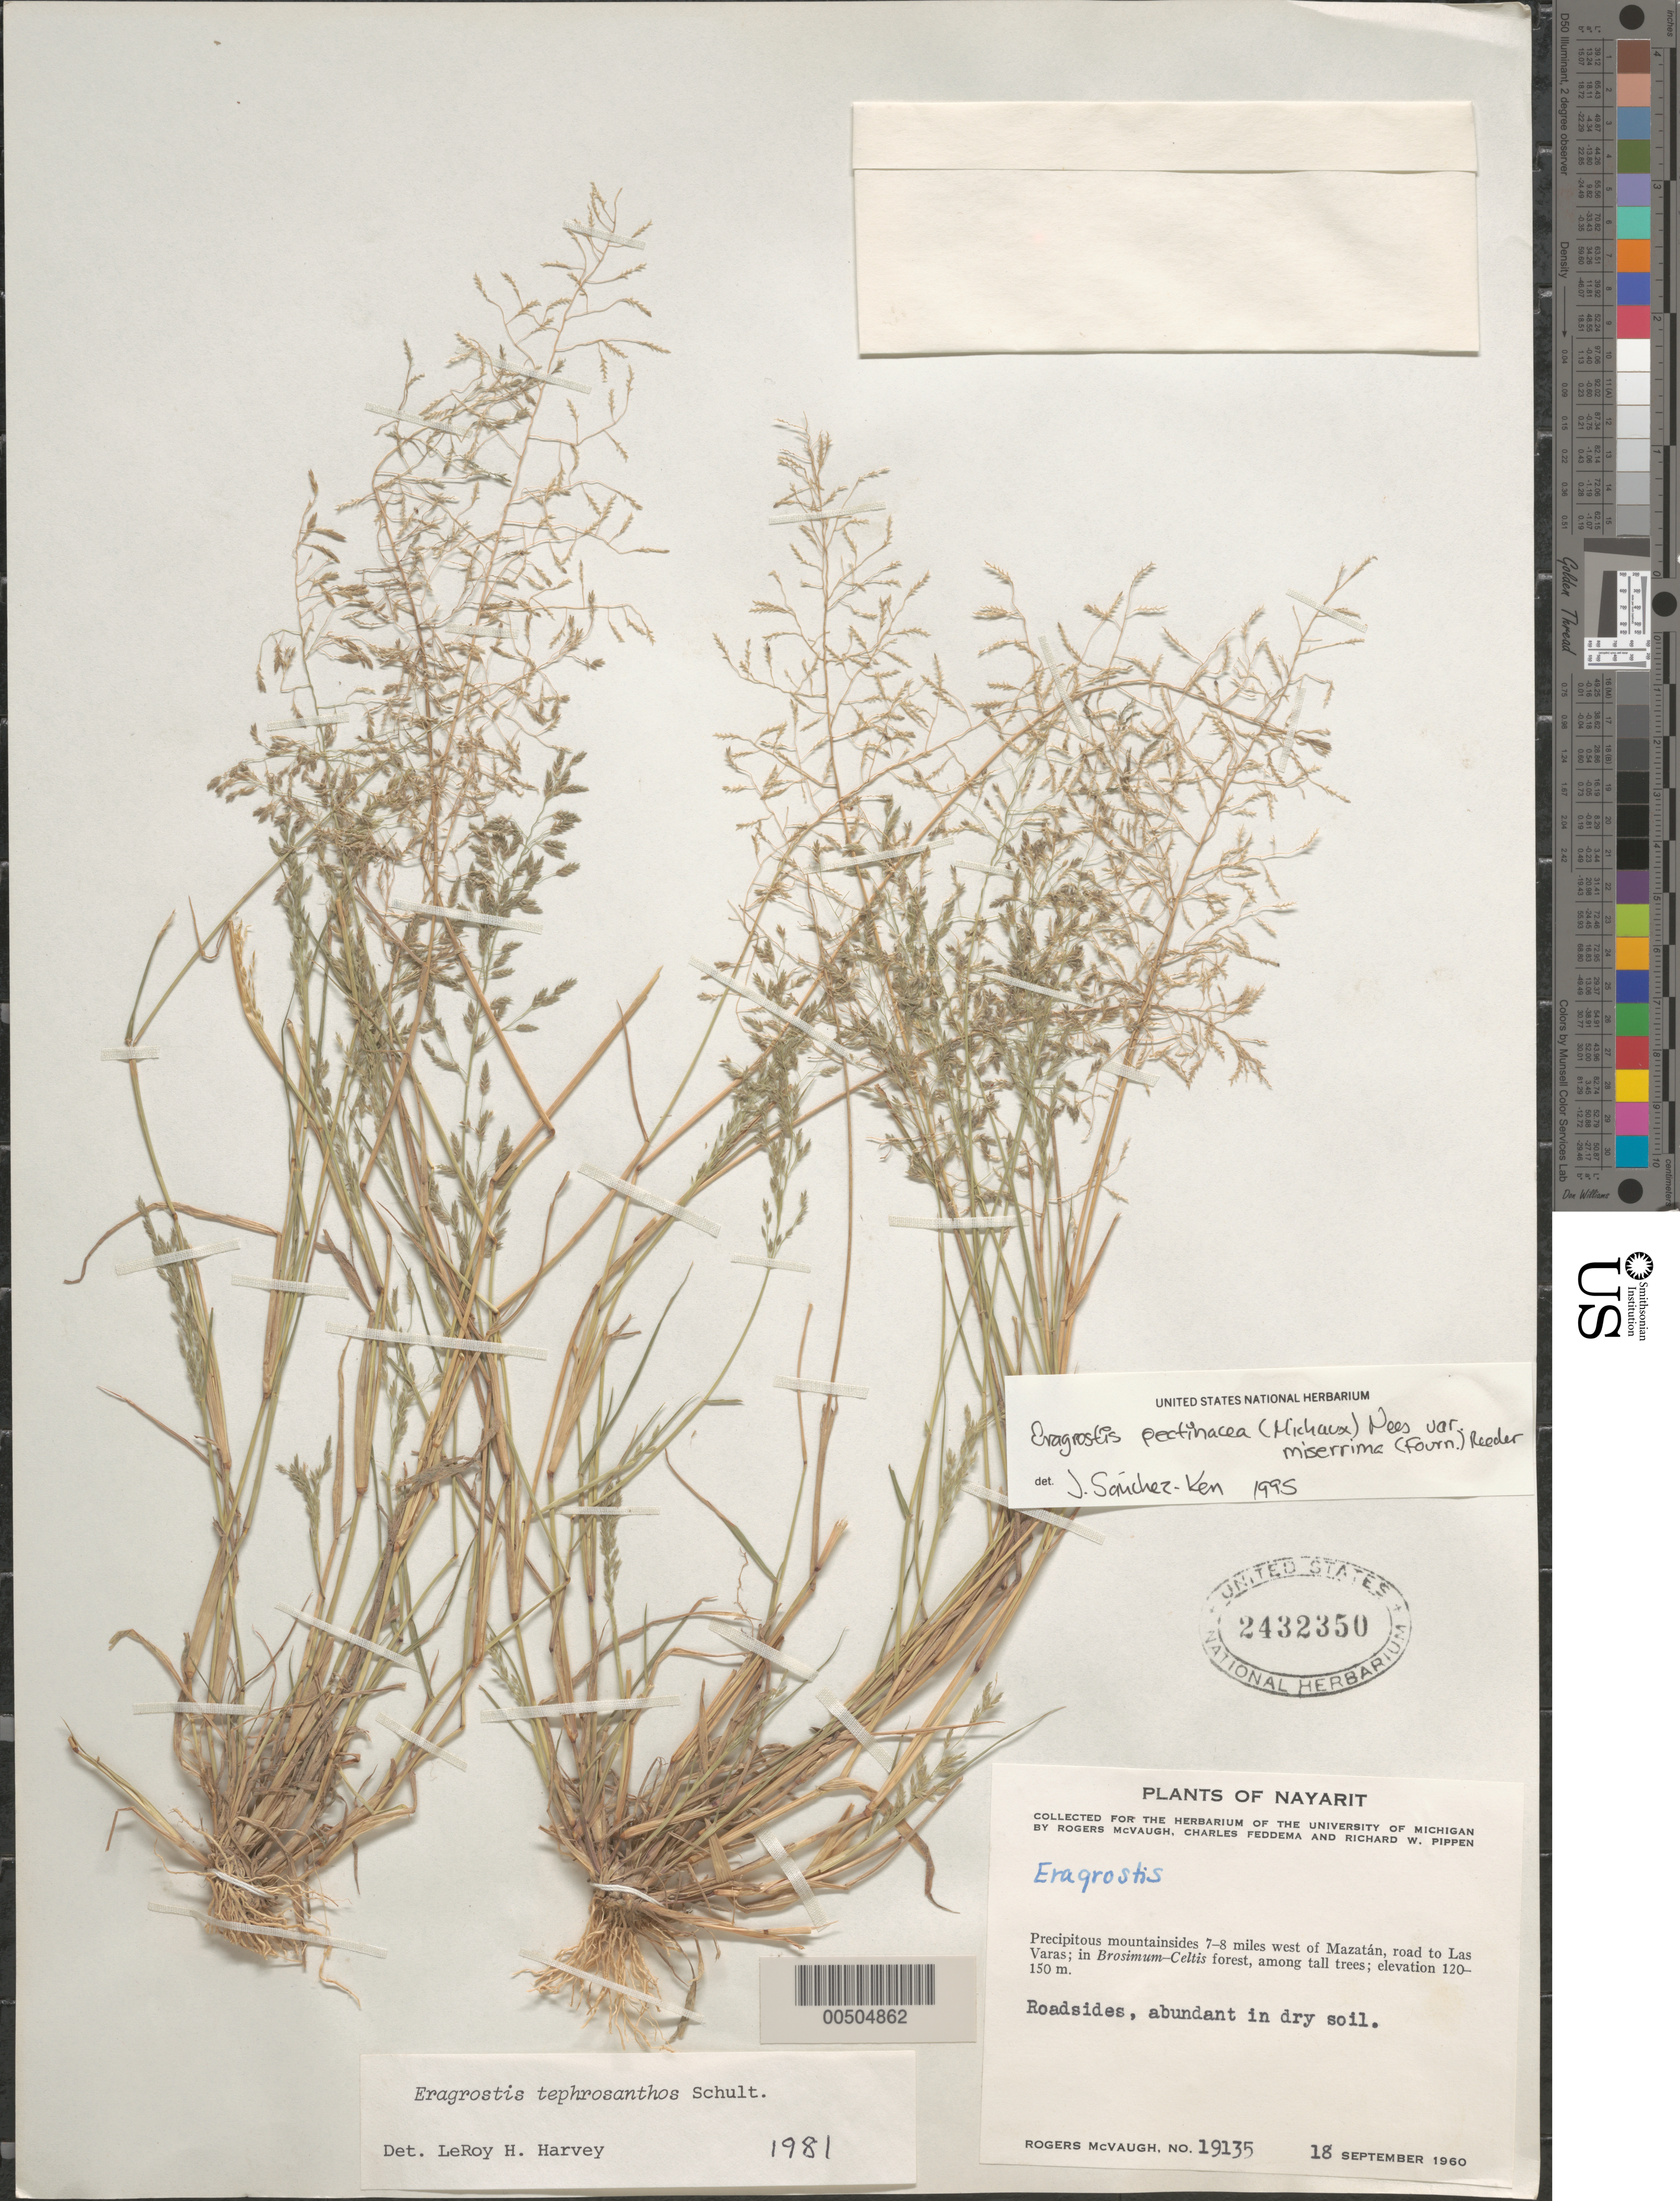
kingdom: Plantae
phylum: Tracheophyta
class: Liliopsida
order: Poales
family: Poaceae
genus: Eragrostis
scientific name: Eragrostis pectinacea var. miserrima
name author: (E. Fourn.) Reeder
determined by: Sánchez-Ken, J. G.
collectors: R. McVaugh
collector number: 19135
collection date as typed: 18 Sep 1960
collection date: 1960-09-18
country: Mexico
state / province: Nayarit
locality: Mtnsides 7-8 mi W of Mazatán, rd to Las Varas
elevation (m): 120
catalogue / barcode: US 2432350